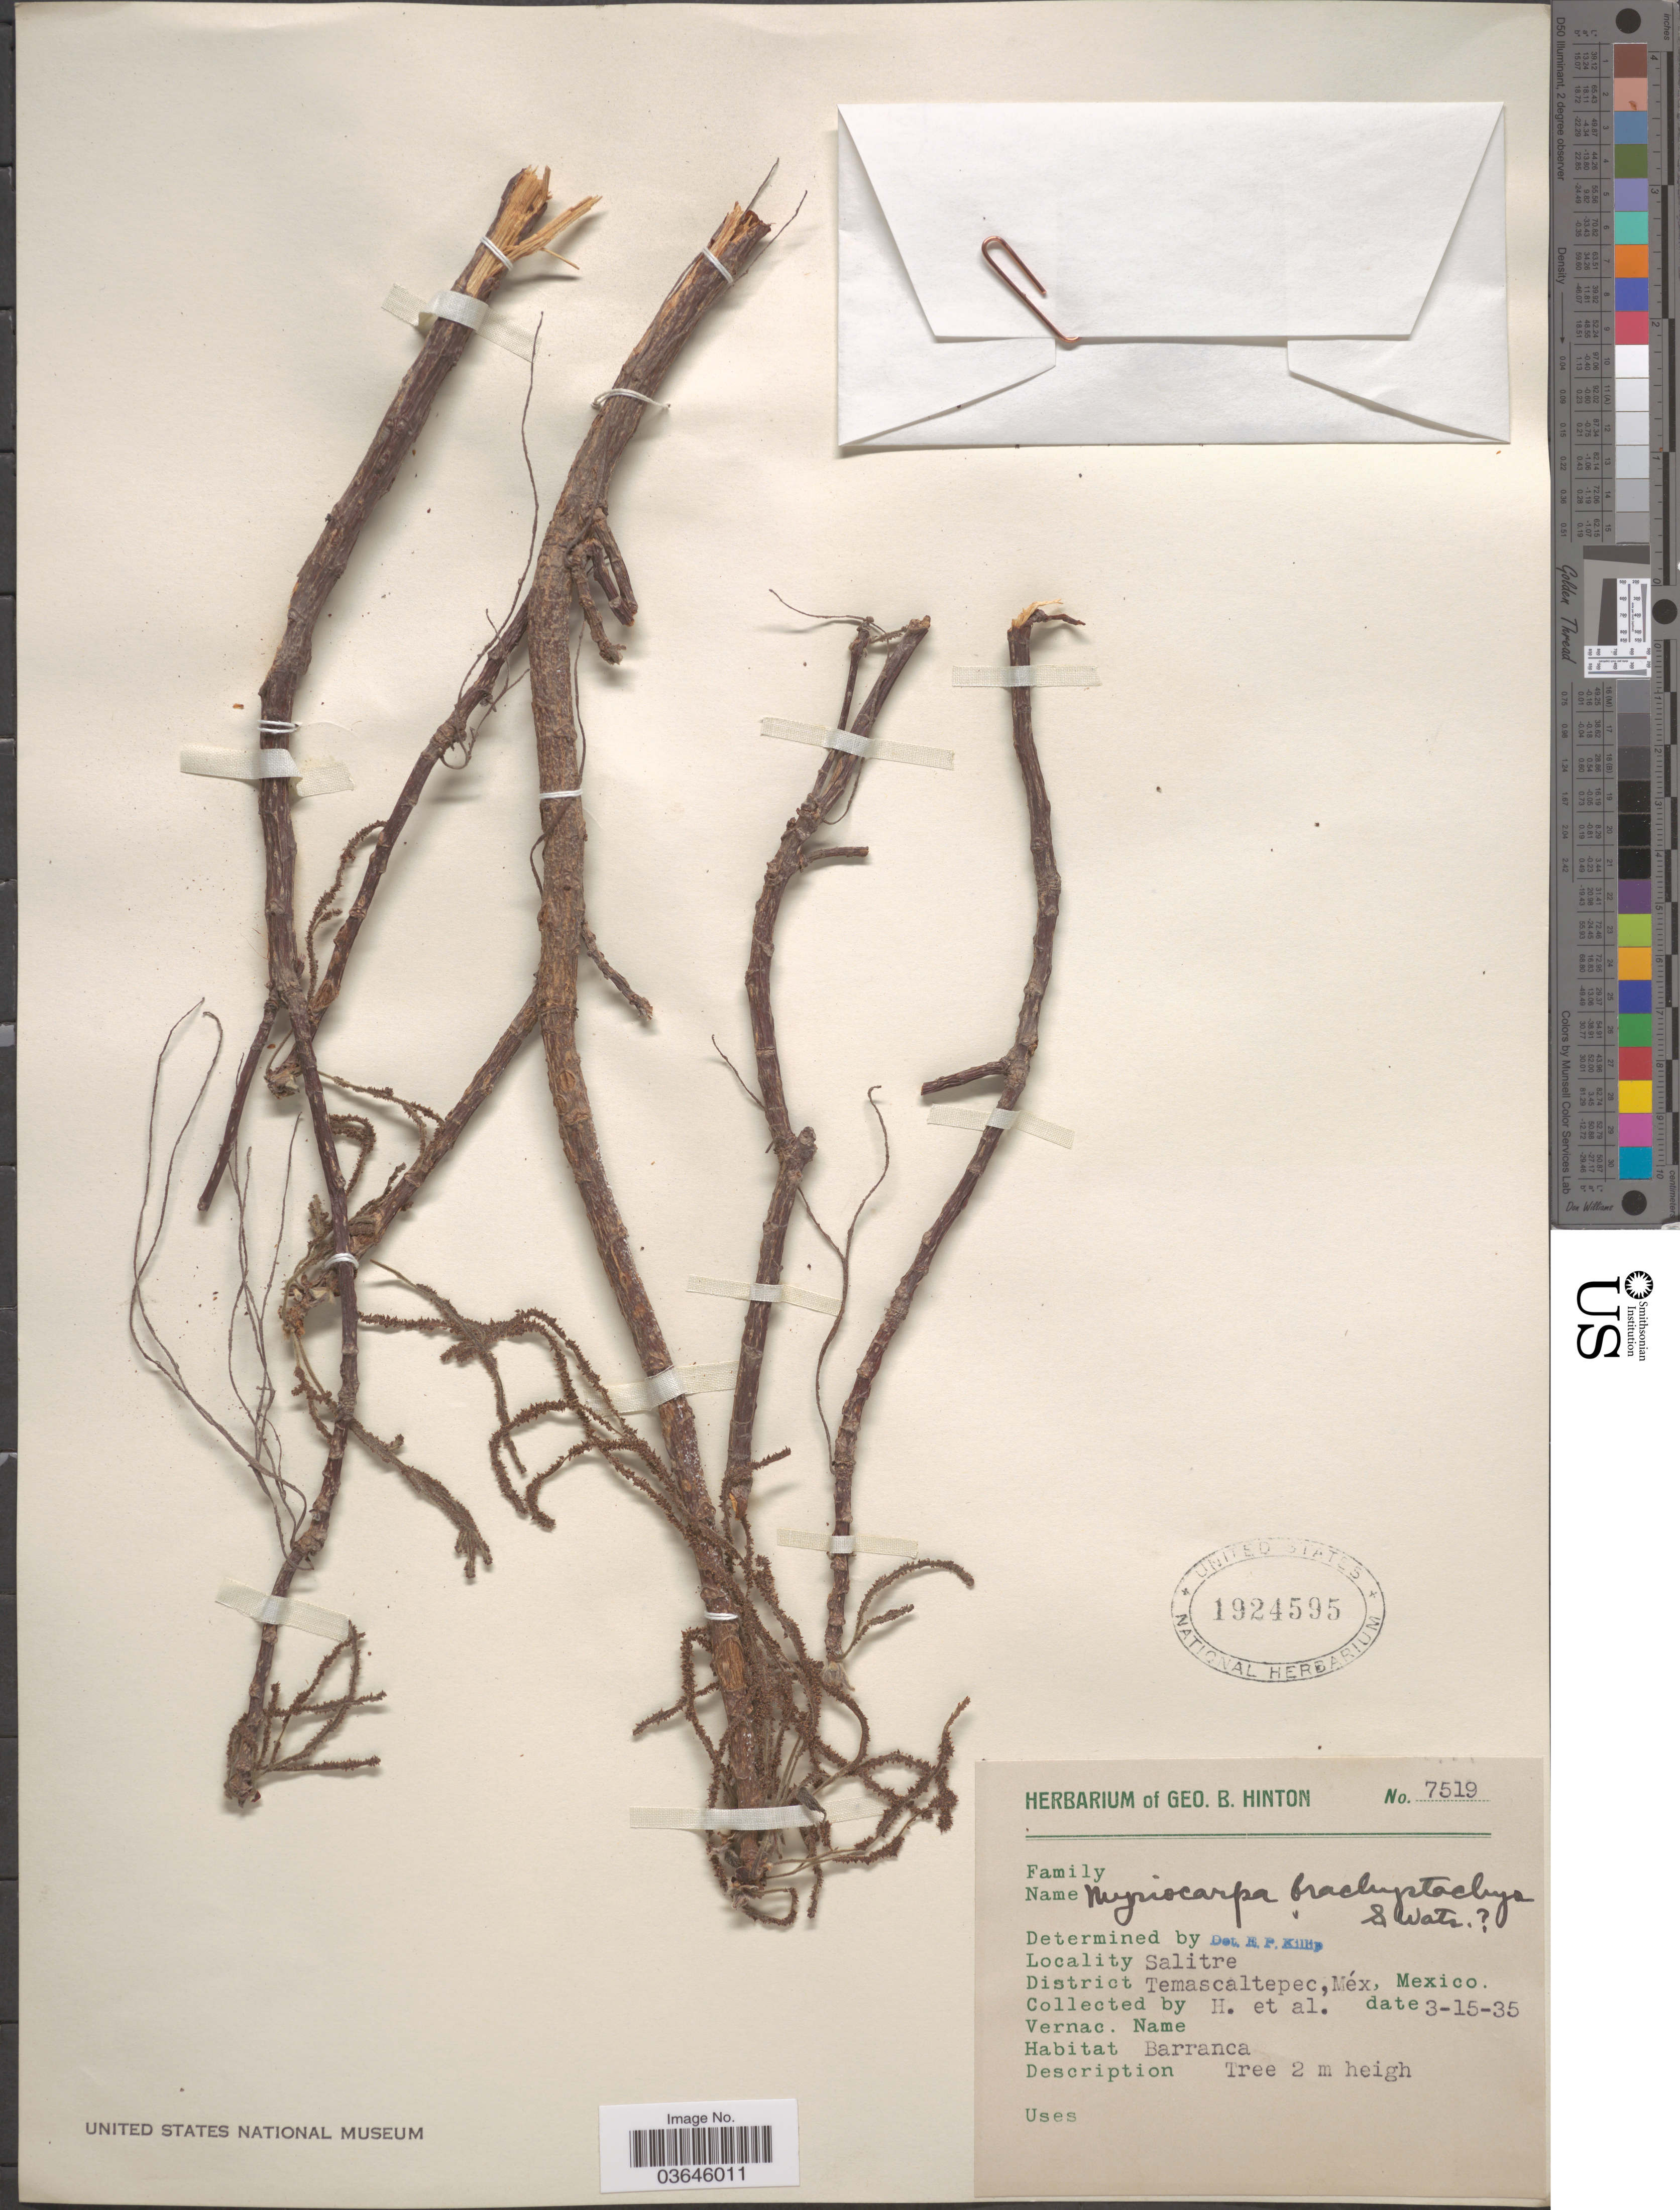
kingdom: Plantae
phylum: Tracheophyta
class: Magnoliopsida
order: Rosales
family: Urticaceae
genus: Myriocarpa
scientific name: Myriocarpa brachystachys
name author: S. Watson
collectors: G. B. Hinton & et al.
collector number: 7519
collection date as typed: Transcribed d/m/y: 15/3/35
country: Mexico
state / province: México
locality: Salitre. District Temascaltepec.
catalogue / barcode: US 1924595